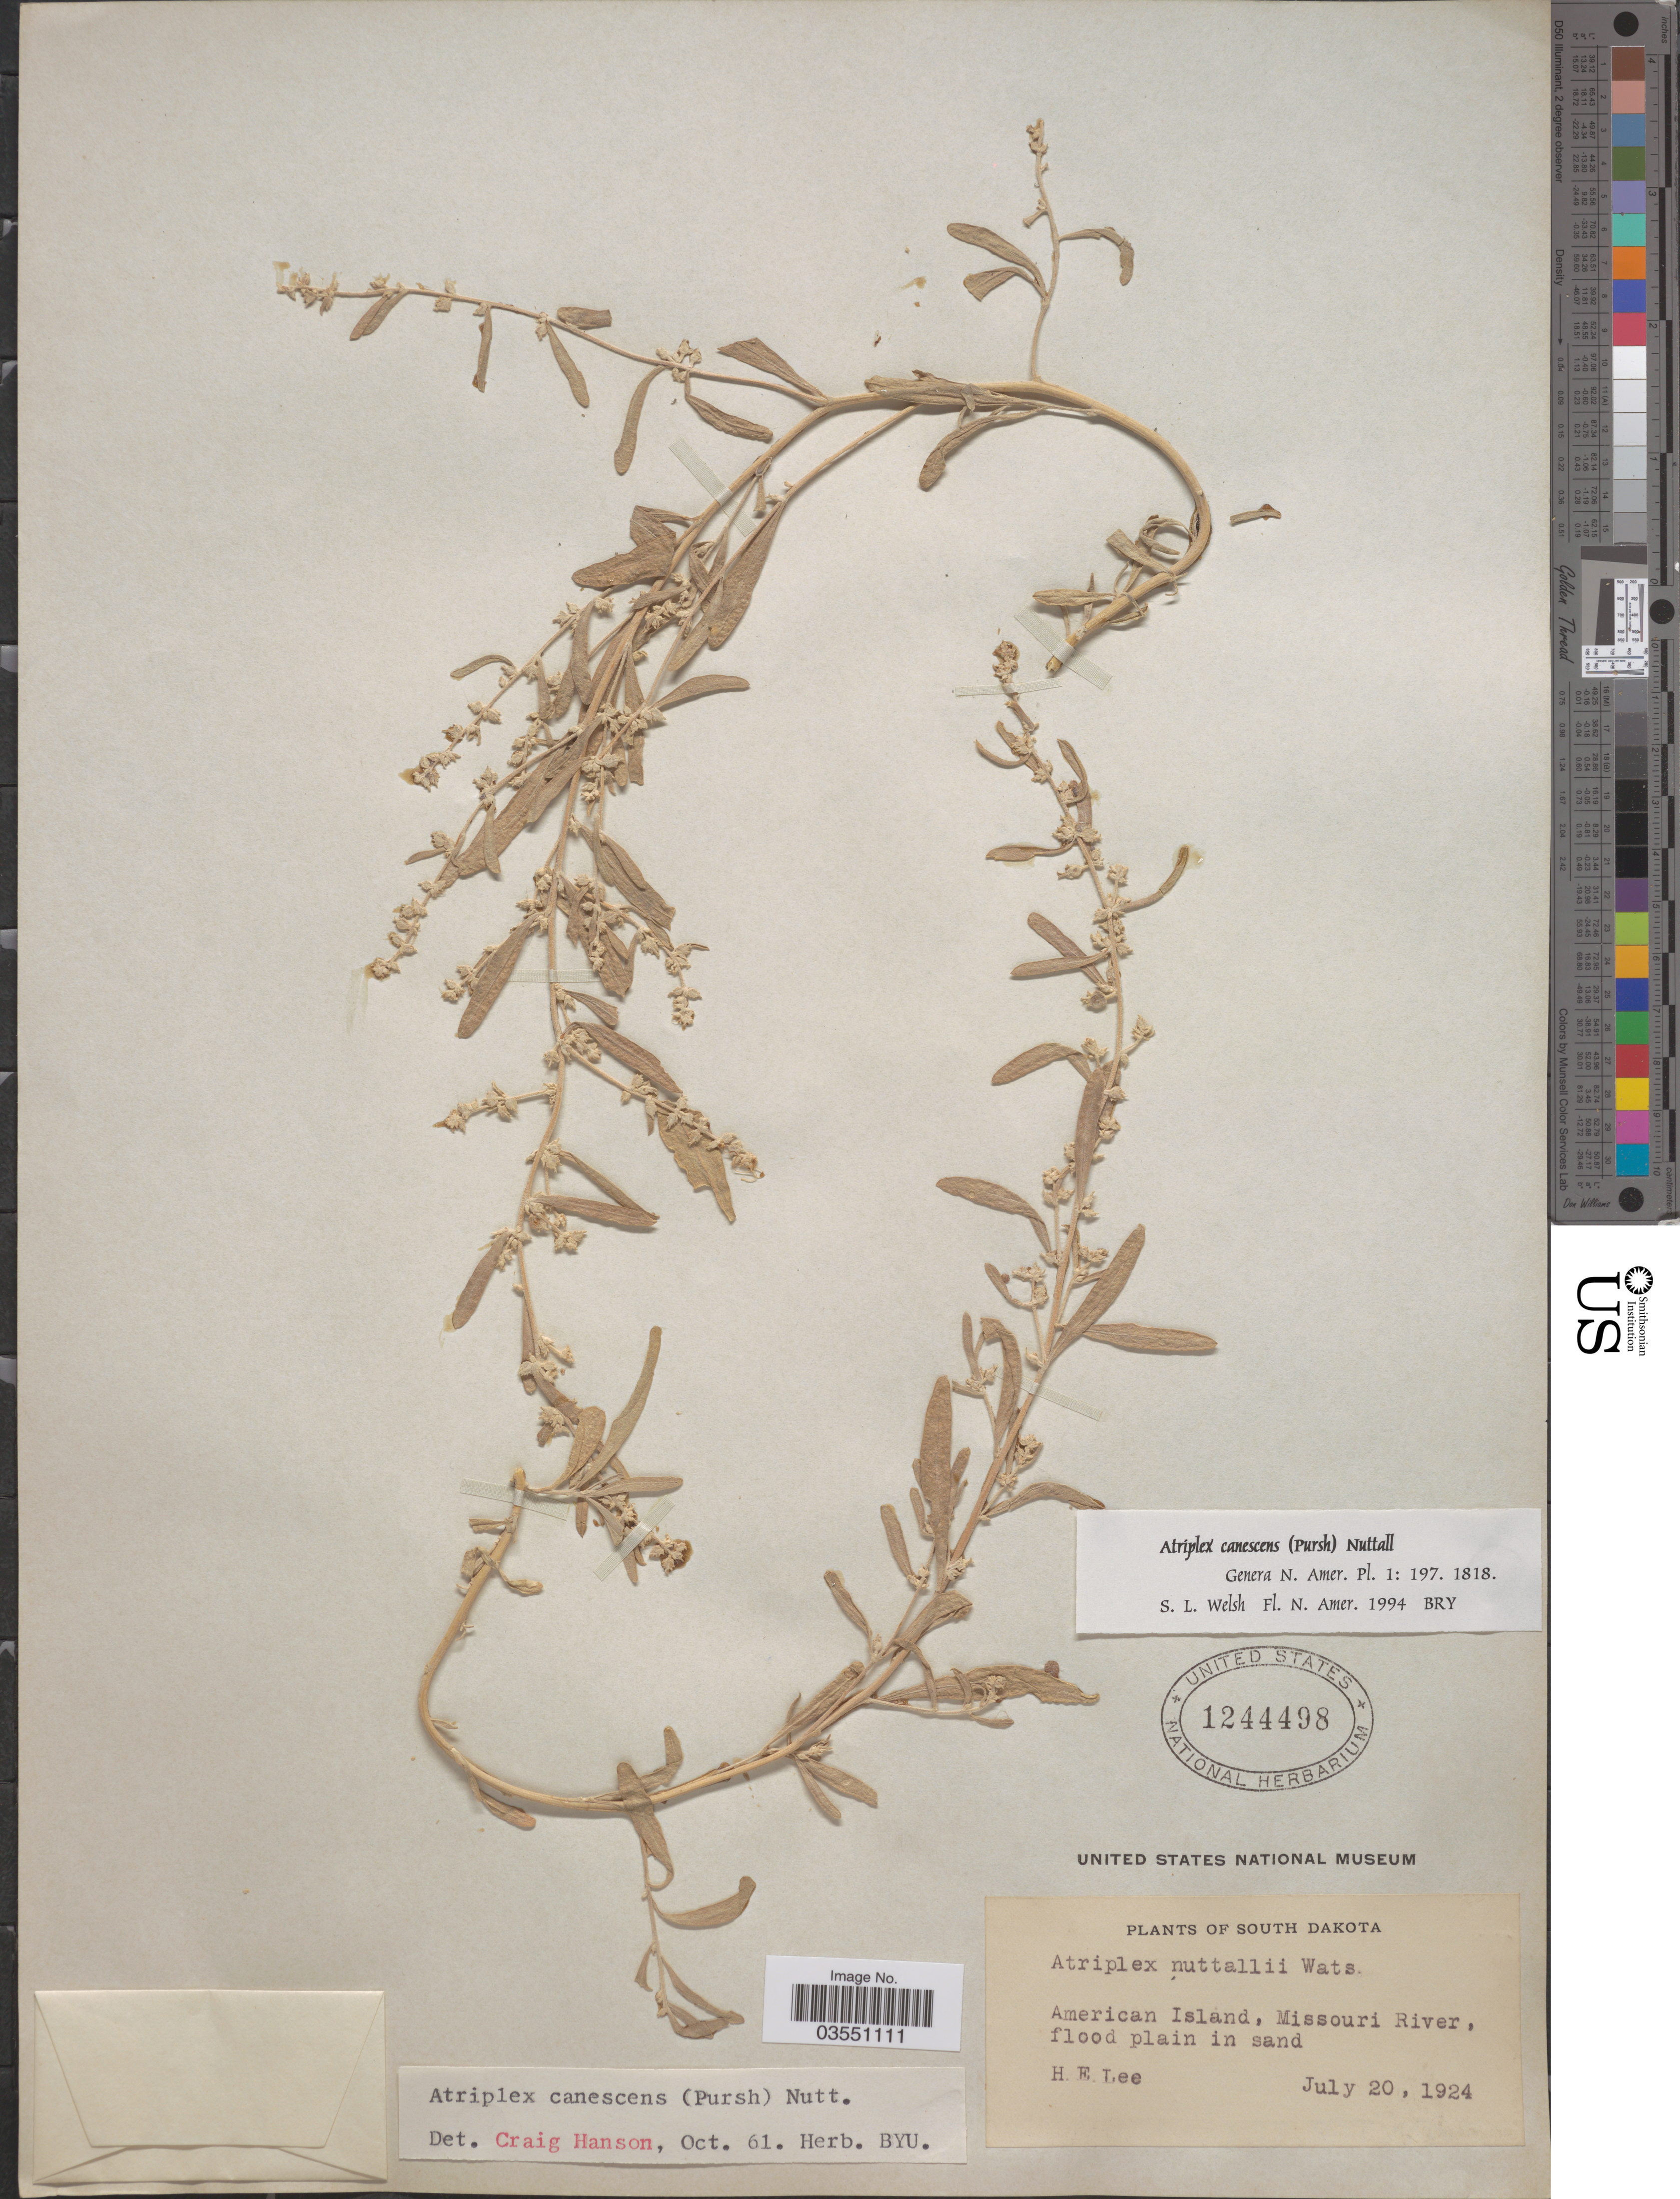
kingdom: Plantae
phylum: Tracheophyta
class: Magnoliopsida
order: Caryophyllales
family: Amaranthaceae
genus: Atriplex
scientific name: Atriplex canescens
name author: (Pursh) Nutt.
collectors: H. Lee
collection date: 1924-07-20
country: United States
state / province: South Dakota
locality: American Island, Missouri River.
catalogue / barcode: US 1244498